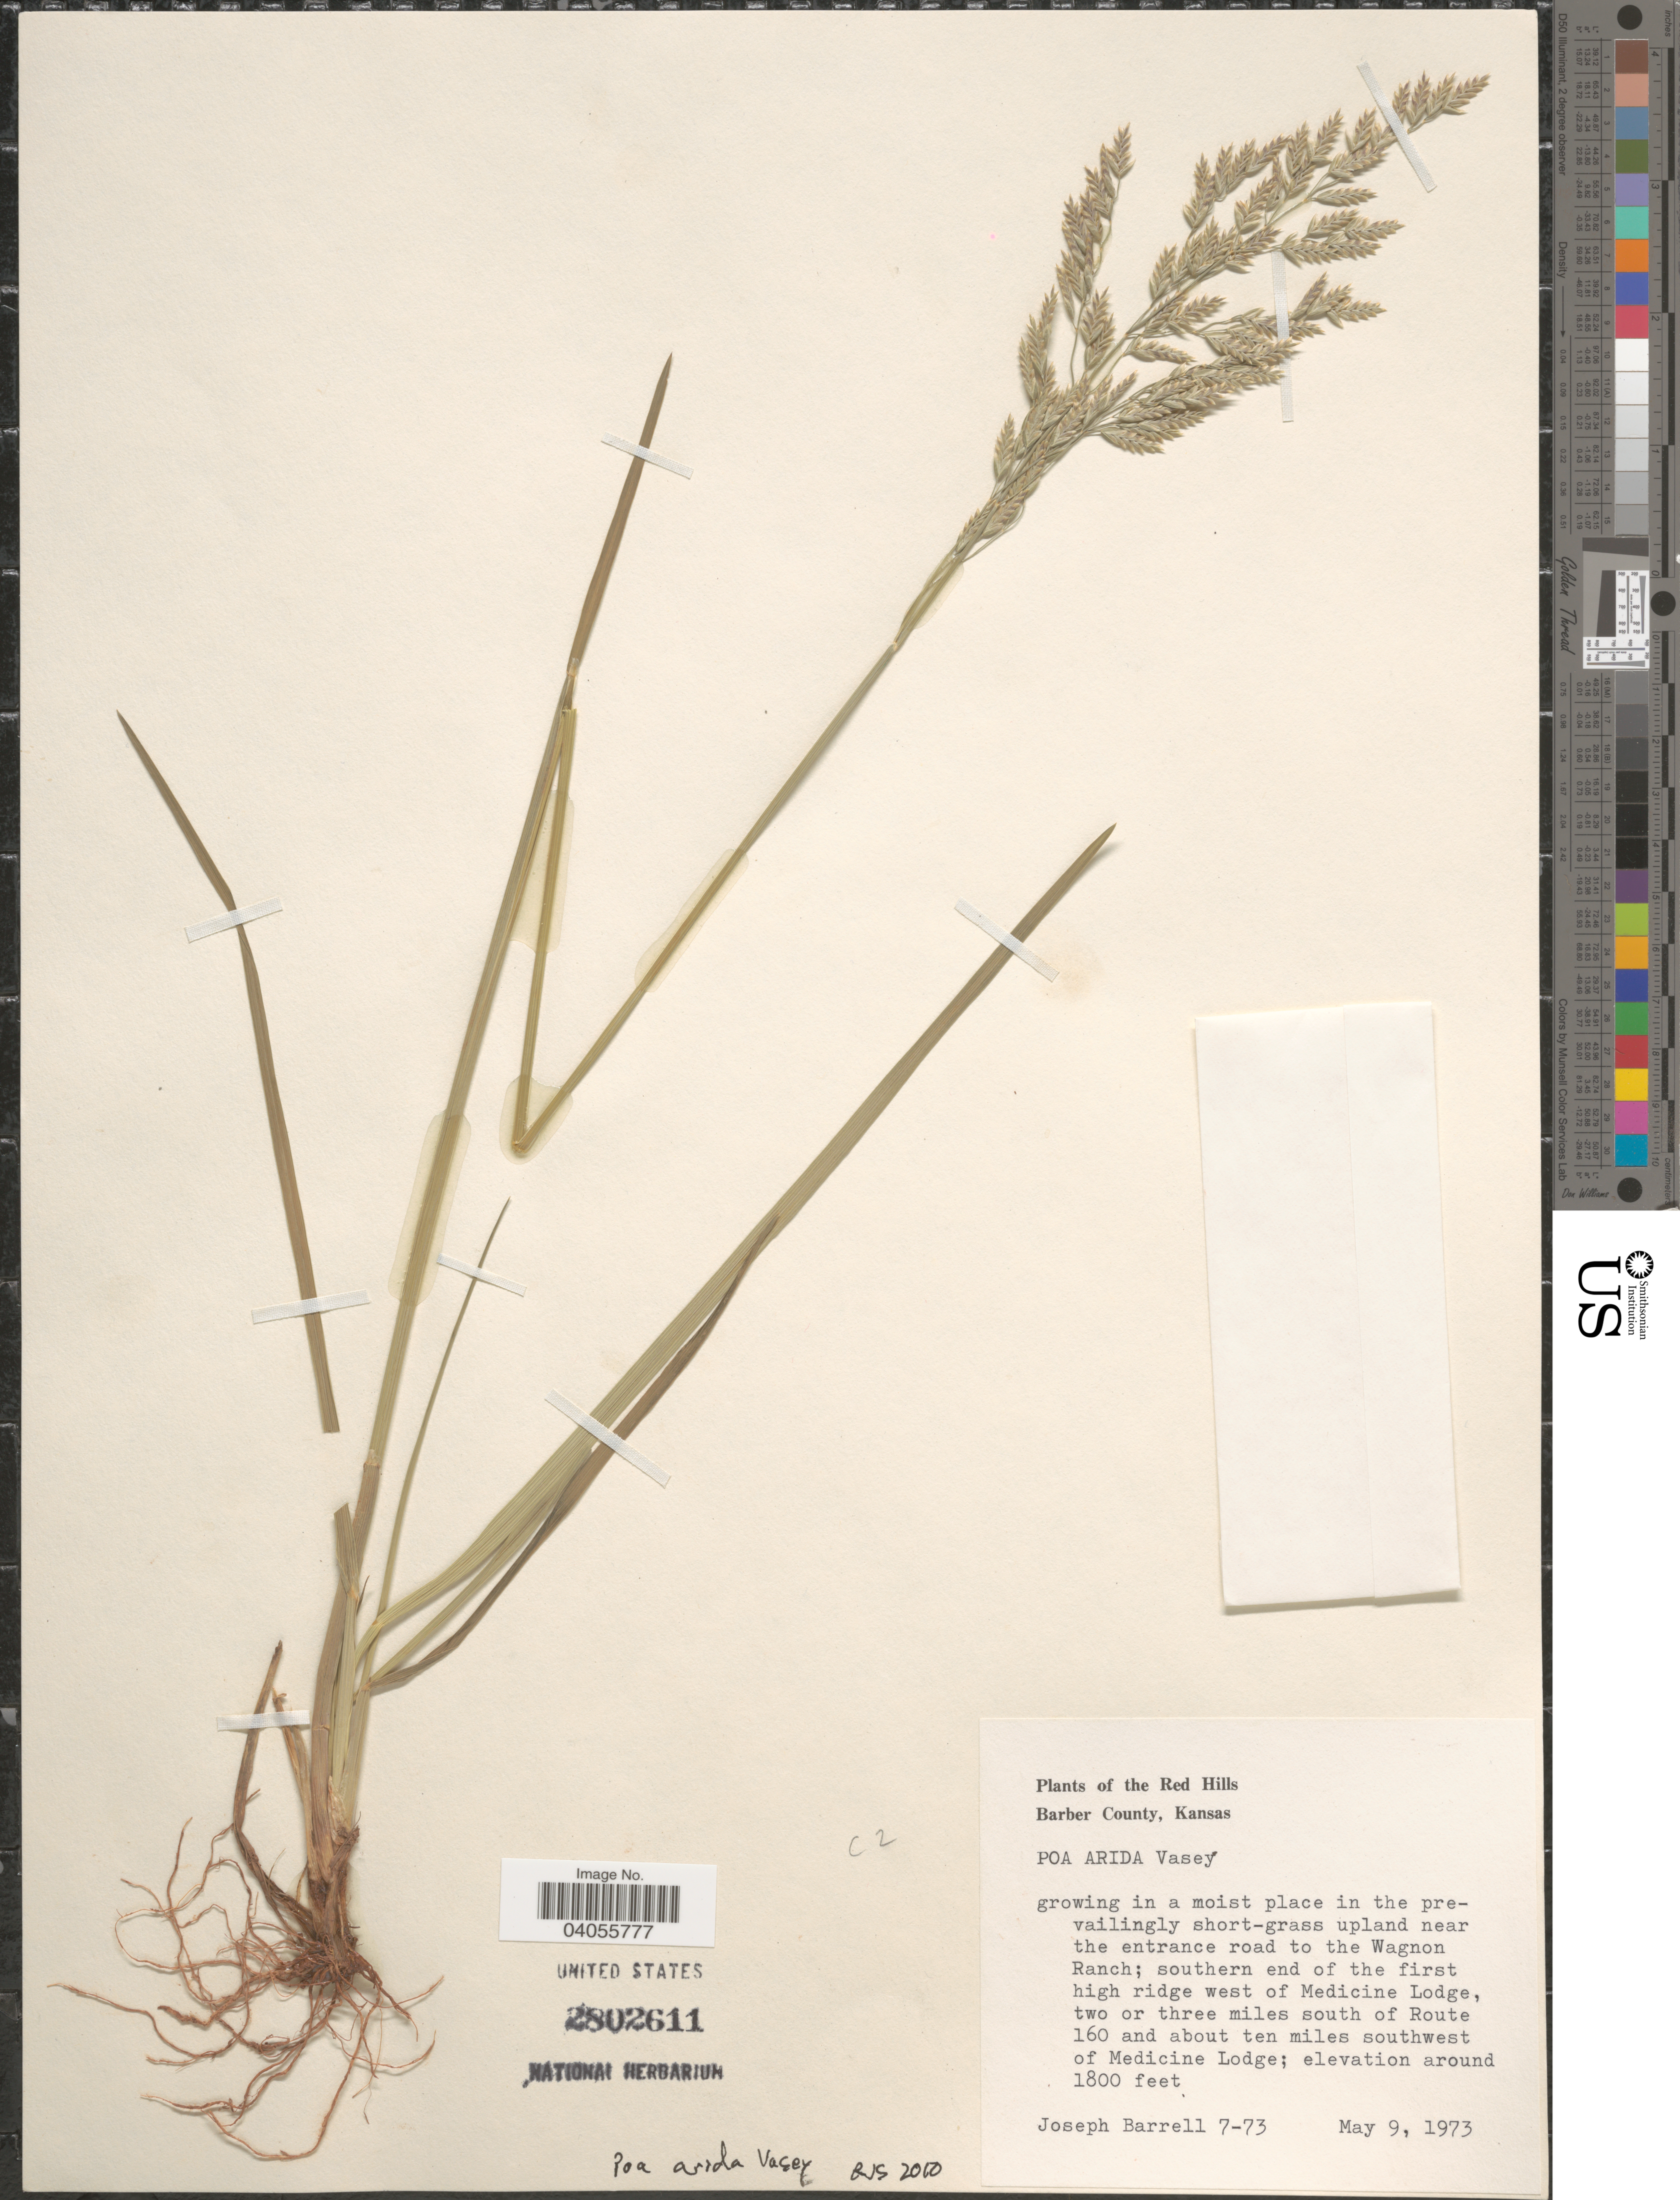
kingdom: Plantae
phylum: Tracheophyta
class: Liliopsida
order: Poales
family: Poaceae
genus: Poa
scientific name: Poa arida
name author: Vasey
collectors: J. Barrell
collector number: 7-73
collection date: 1973-05-09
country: United States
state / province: Kansas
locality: Red Hills, Barber County. Growing in a moist place in the prevailingly short-grass upland near the entrance road to the Wagnon Ranch; southern end of the first high ridge west of Medicine Lodge, two of three miles south of Route 160 and about ten miles southwest of Medicine Lodge.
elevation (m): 549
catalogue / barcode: US 2802611